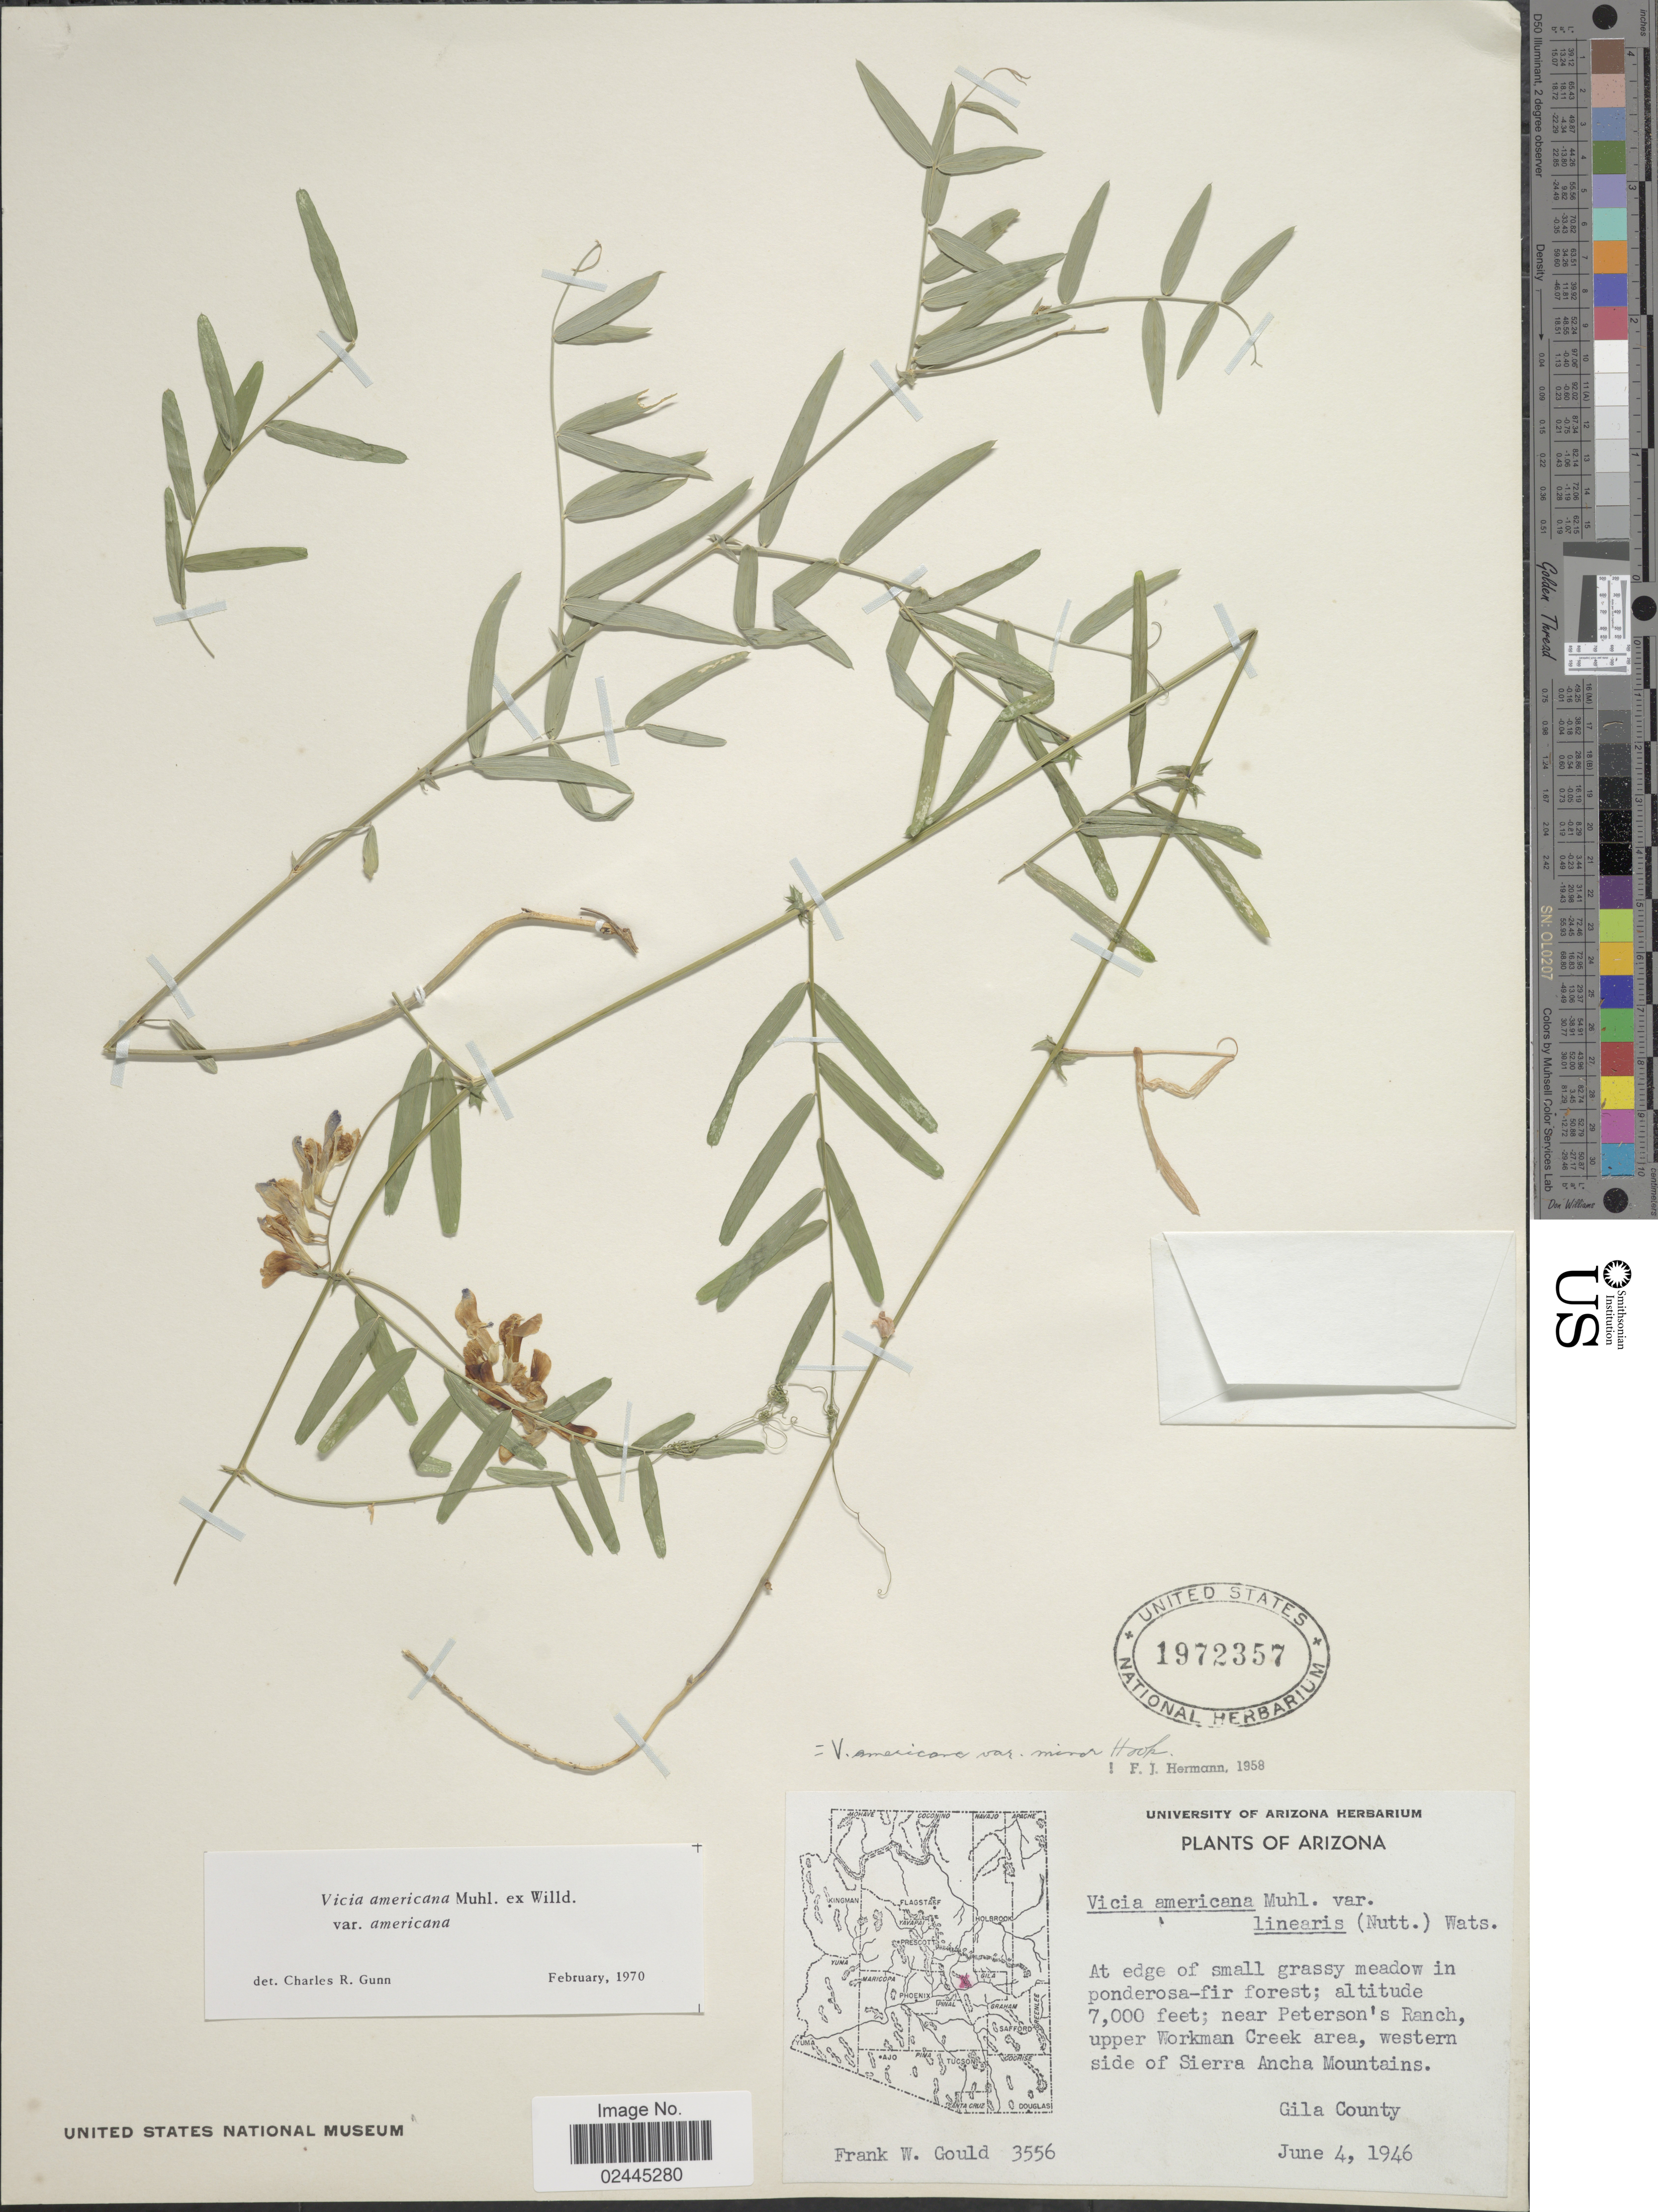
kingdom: Plantae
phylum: Tracheophyta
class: Magnoliopsida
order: Fabales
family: Fabaceae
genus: Vicia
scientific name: Vicia americana var. americana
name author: Muhl. ex Willd.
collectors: F. W. Gould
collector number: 3556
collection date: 1946-06-04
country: United States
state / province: Arizona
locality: Near Peterson's Ranch, upper Workman Creek area, western side of Sierra Ancha Mountains. Gila County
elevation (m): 2134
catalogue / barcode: US 1972357